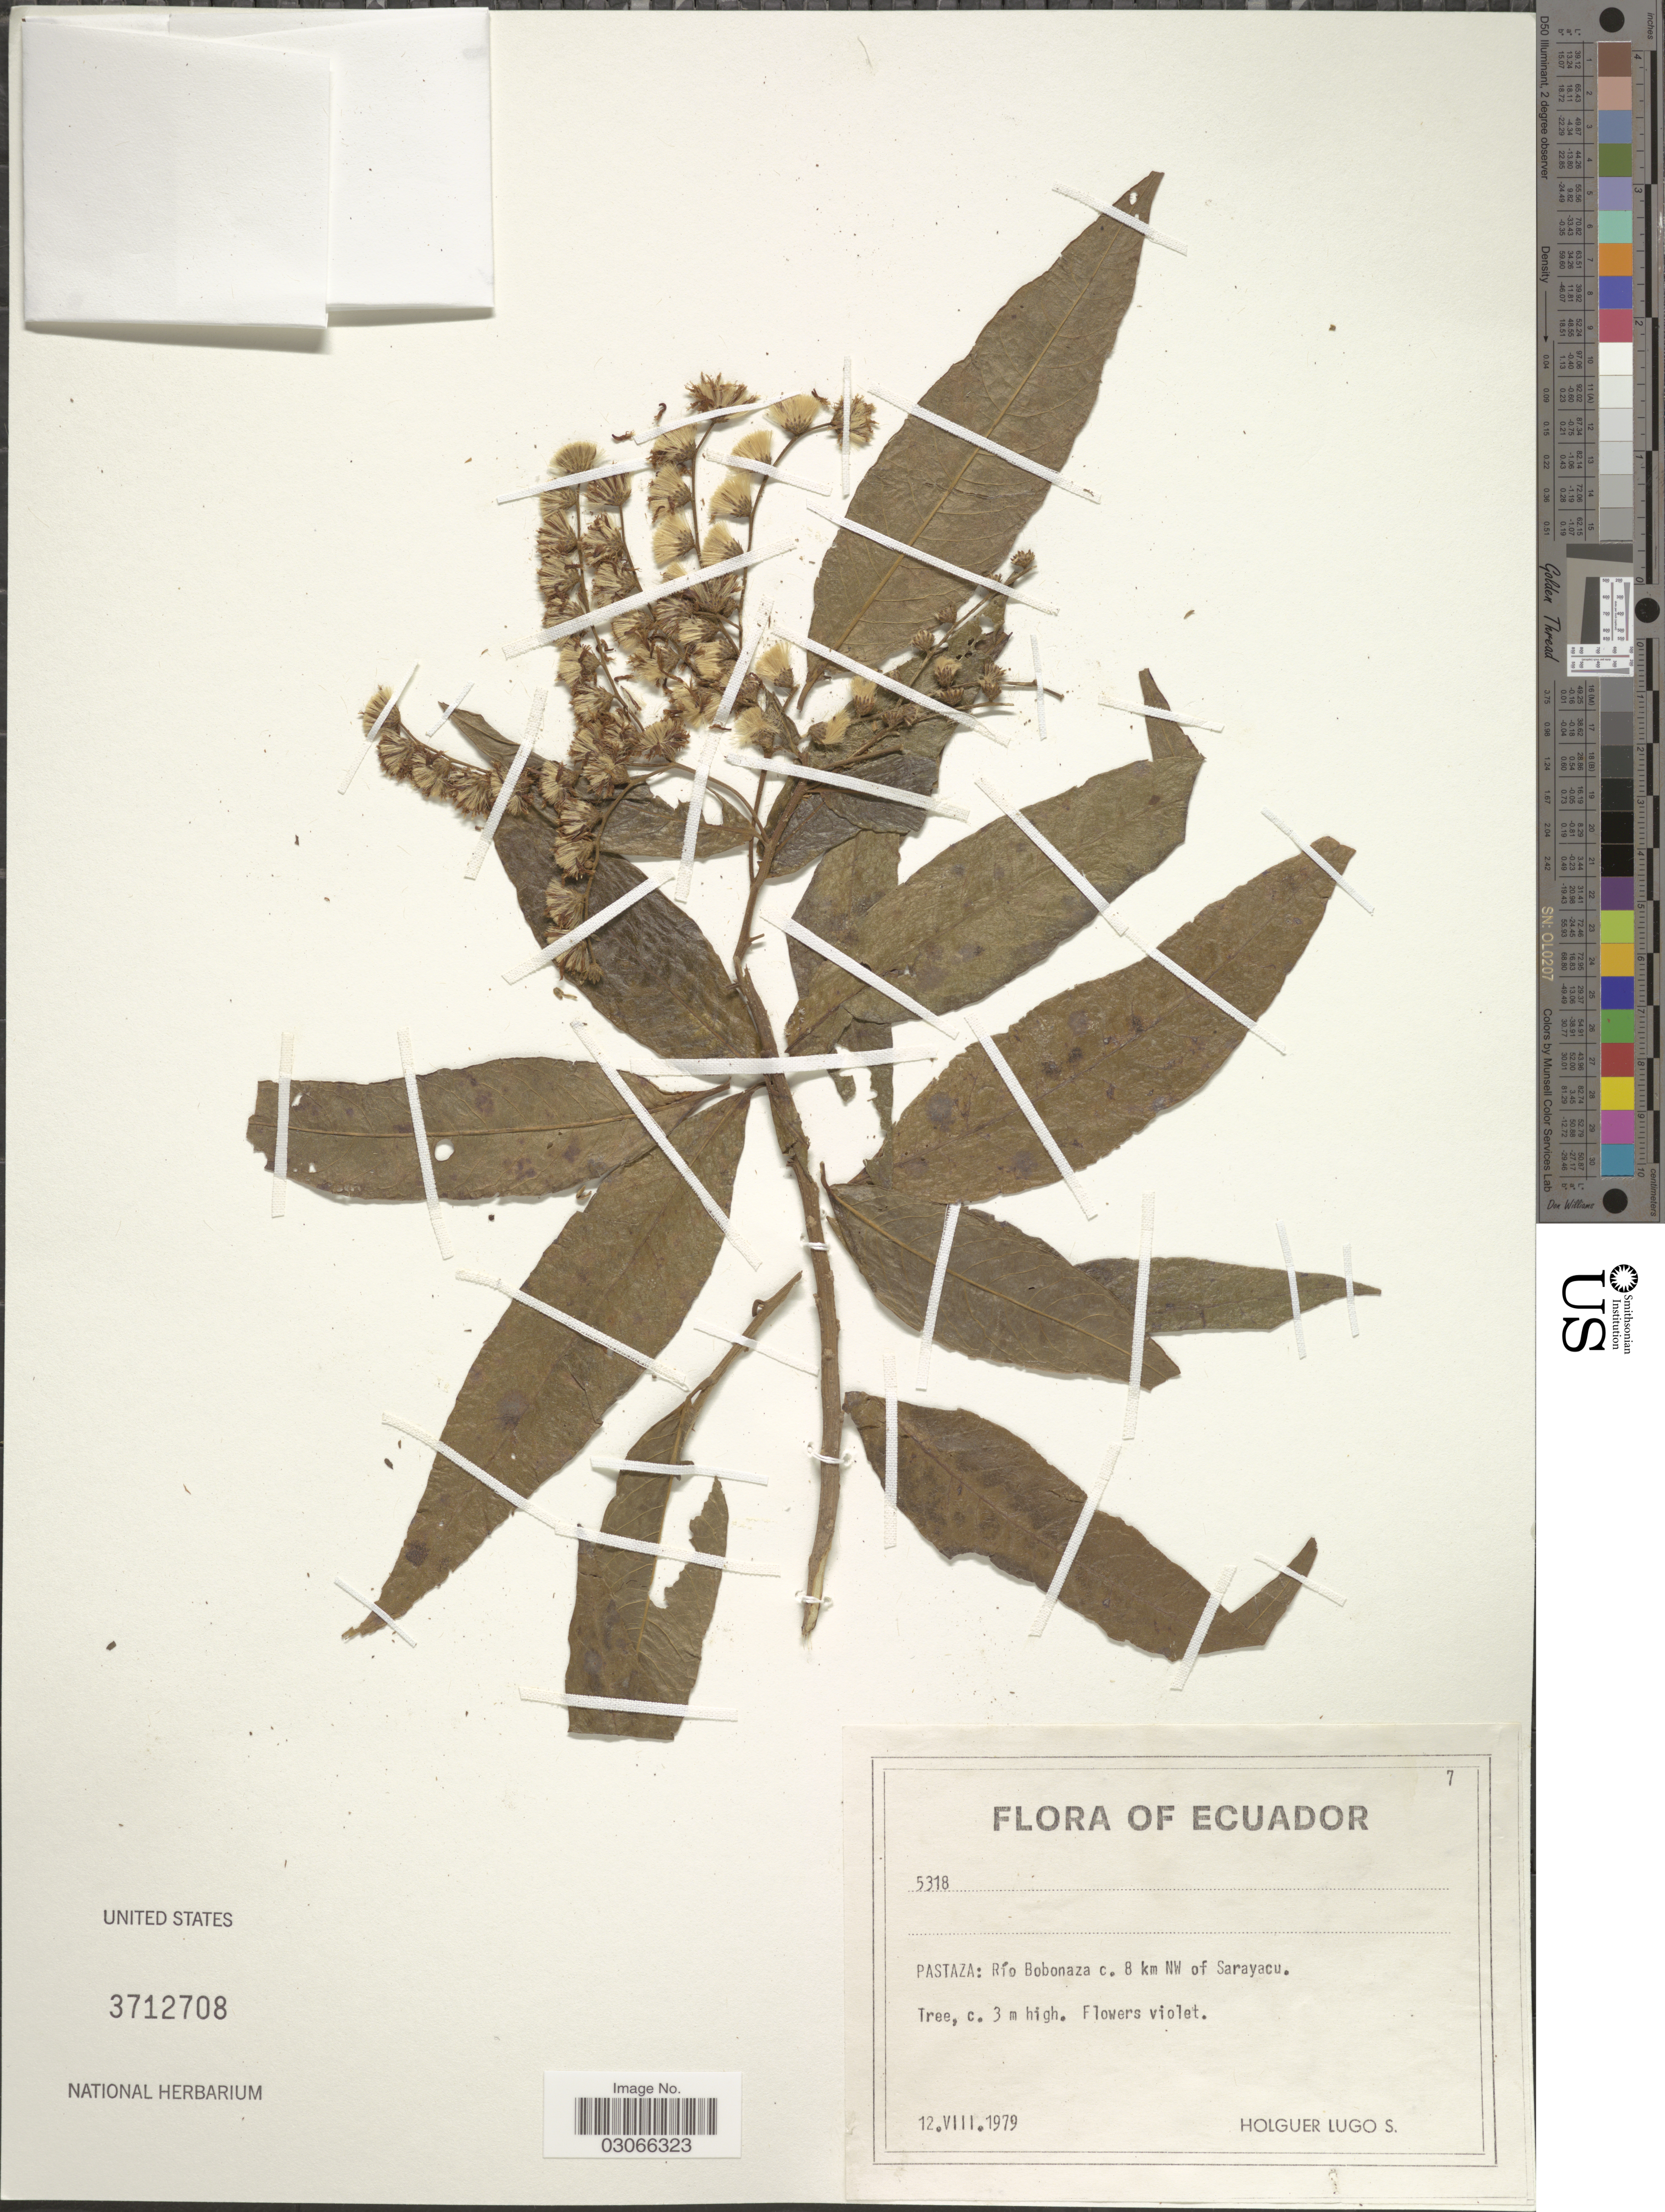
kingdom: Plantae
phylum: Tracheophyta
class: Magnoliopsida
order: Asterales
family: Asteraceae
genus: Vernonanthura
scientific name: Vernonanthura patens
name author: (Kunth) H. Rob.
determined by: Renon, Polla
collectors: H. Lugo S.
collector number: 5318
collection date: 1979-08-12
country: Ecuador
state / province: Pastaza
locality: Río Bobonaza c. 8 km NW of Sarayacu.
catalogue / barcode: US 3712708